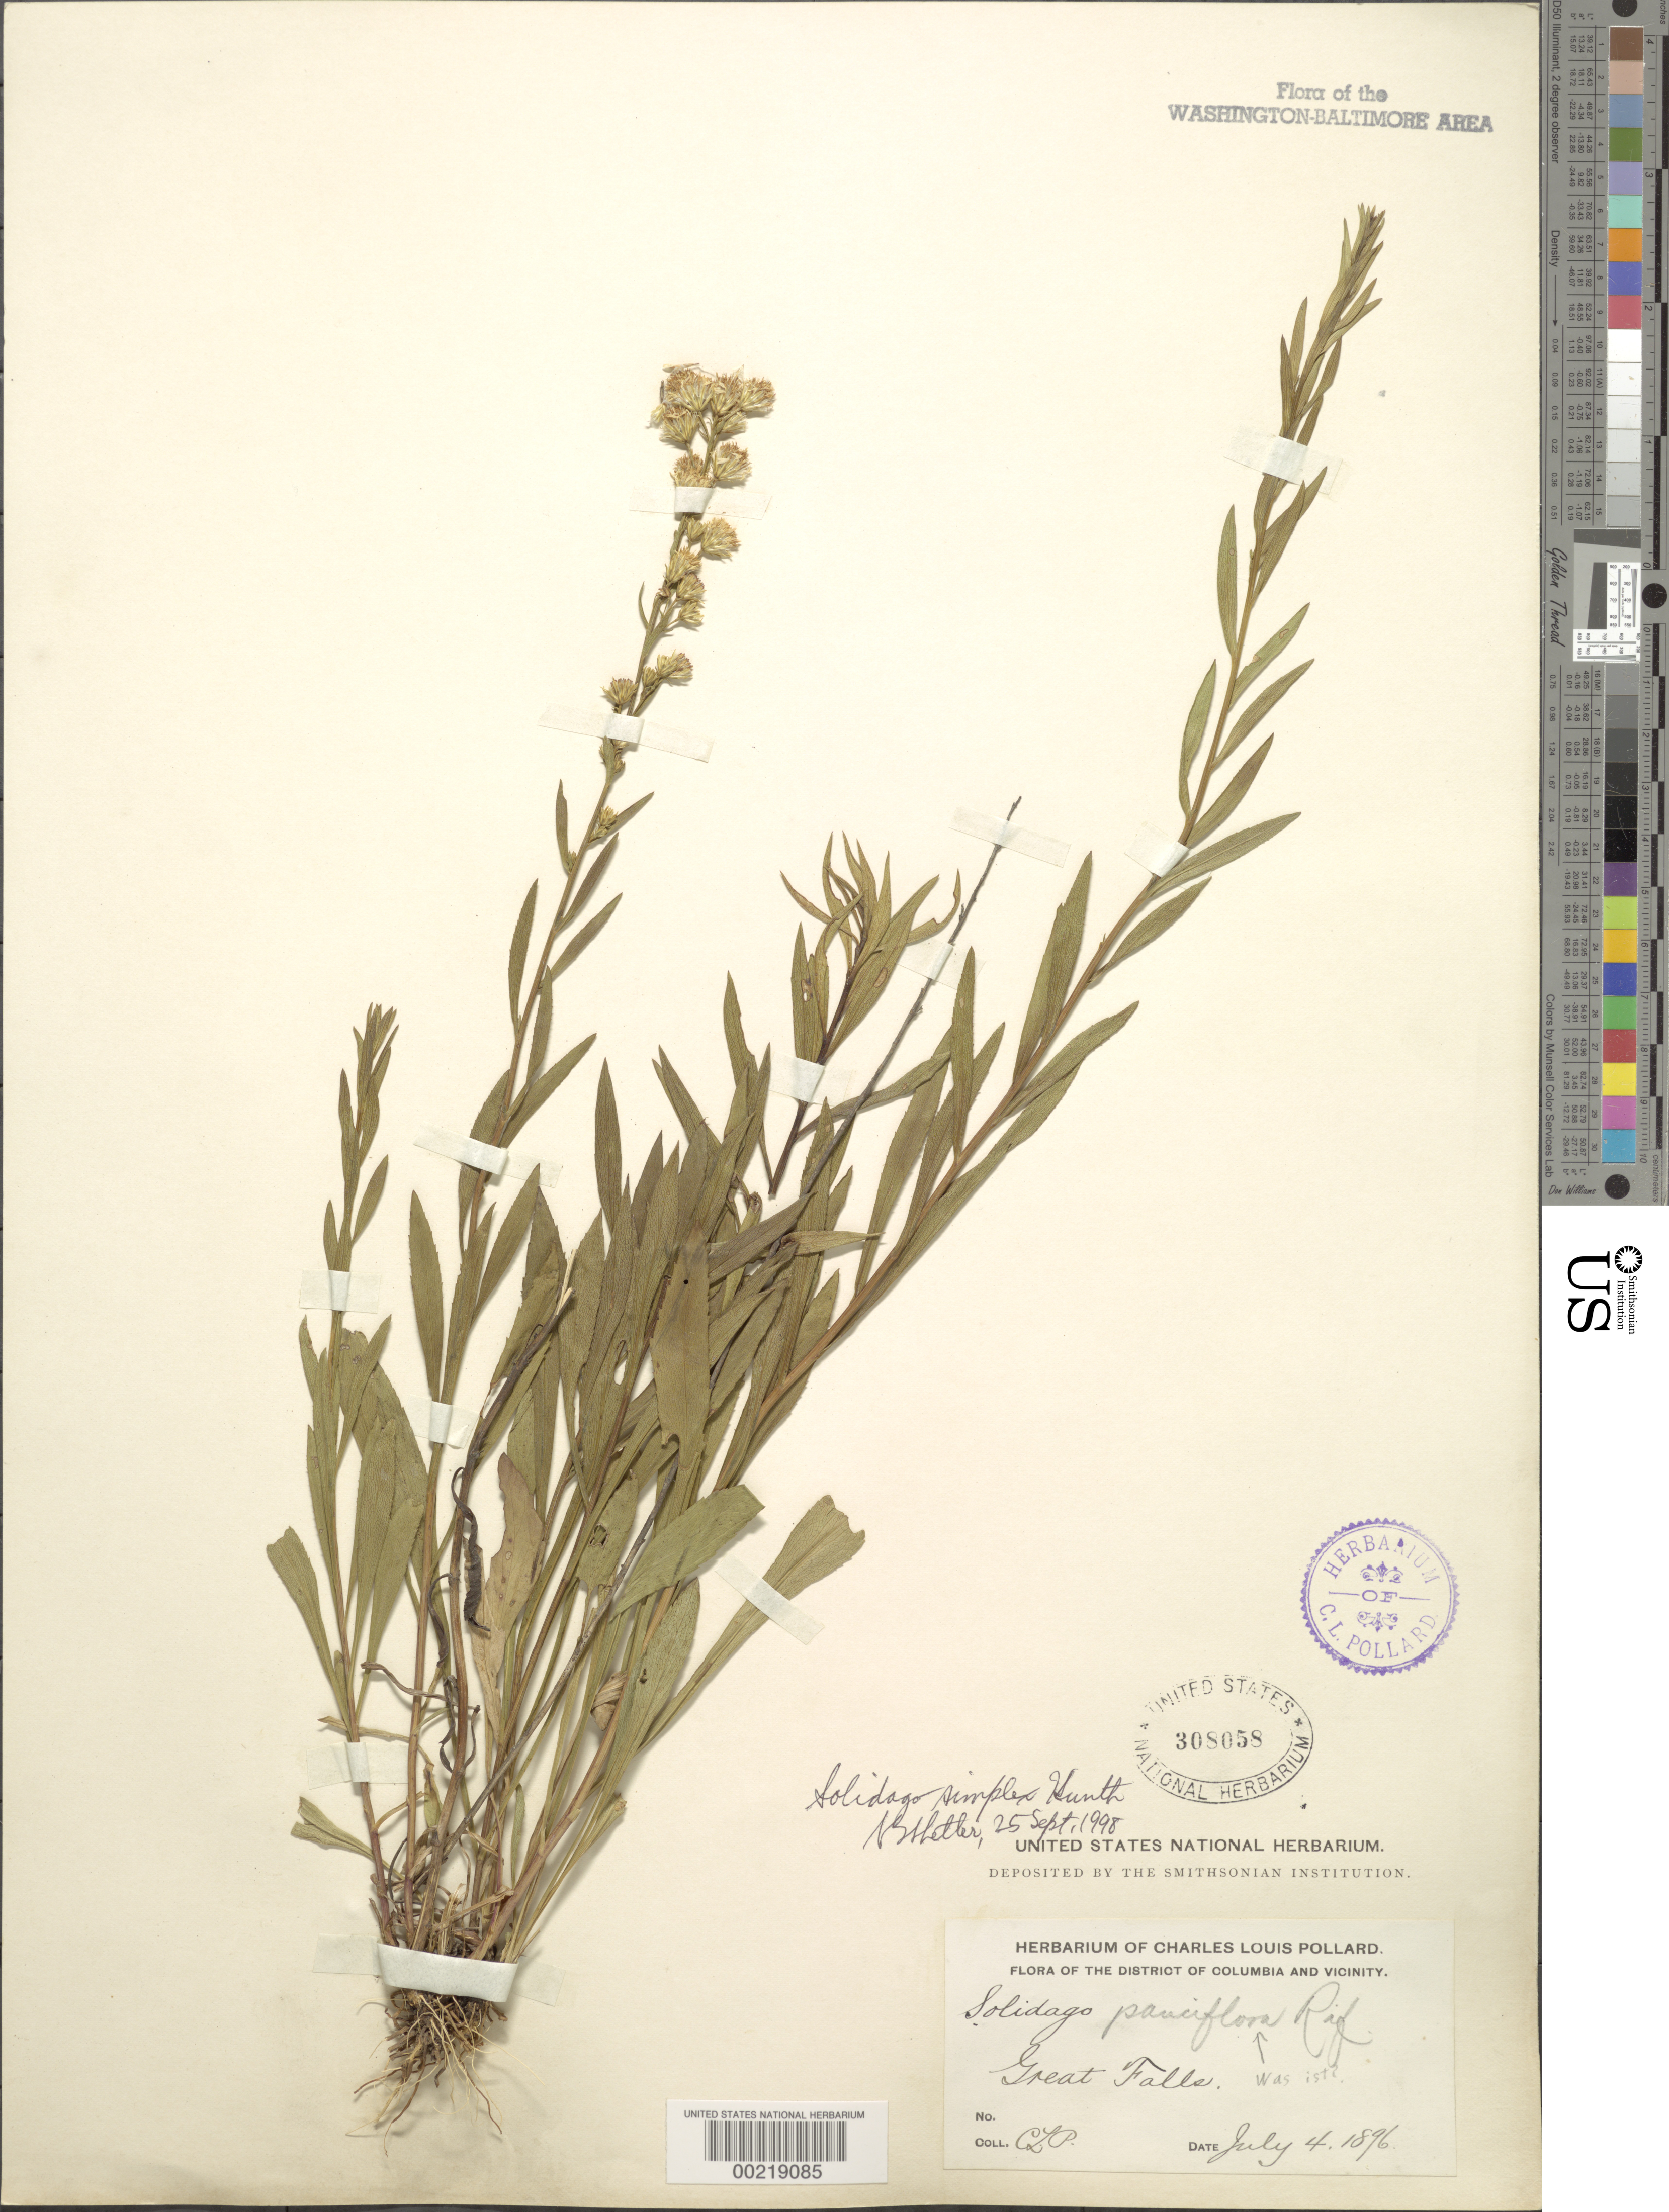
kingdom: Plantae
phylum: Tracheophyta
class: Magnoliopsida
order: Asterales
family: Asteraceae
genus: Solidago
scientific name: Solidago simplex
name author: Kunth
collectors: C. L. Pollard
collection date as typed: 04 Jul 1896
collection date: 1896-07-04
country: United States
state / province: Maryland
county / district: Montgomery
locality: Great Falls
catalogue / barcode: US 308058